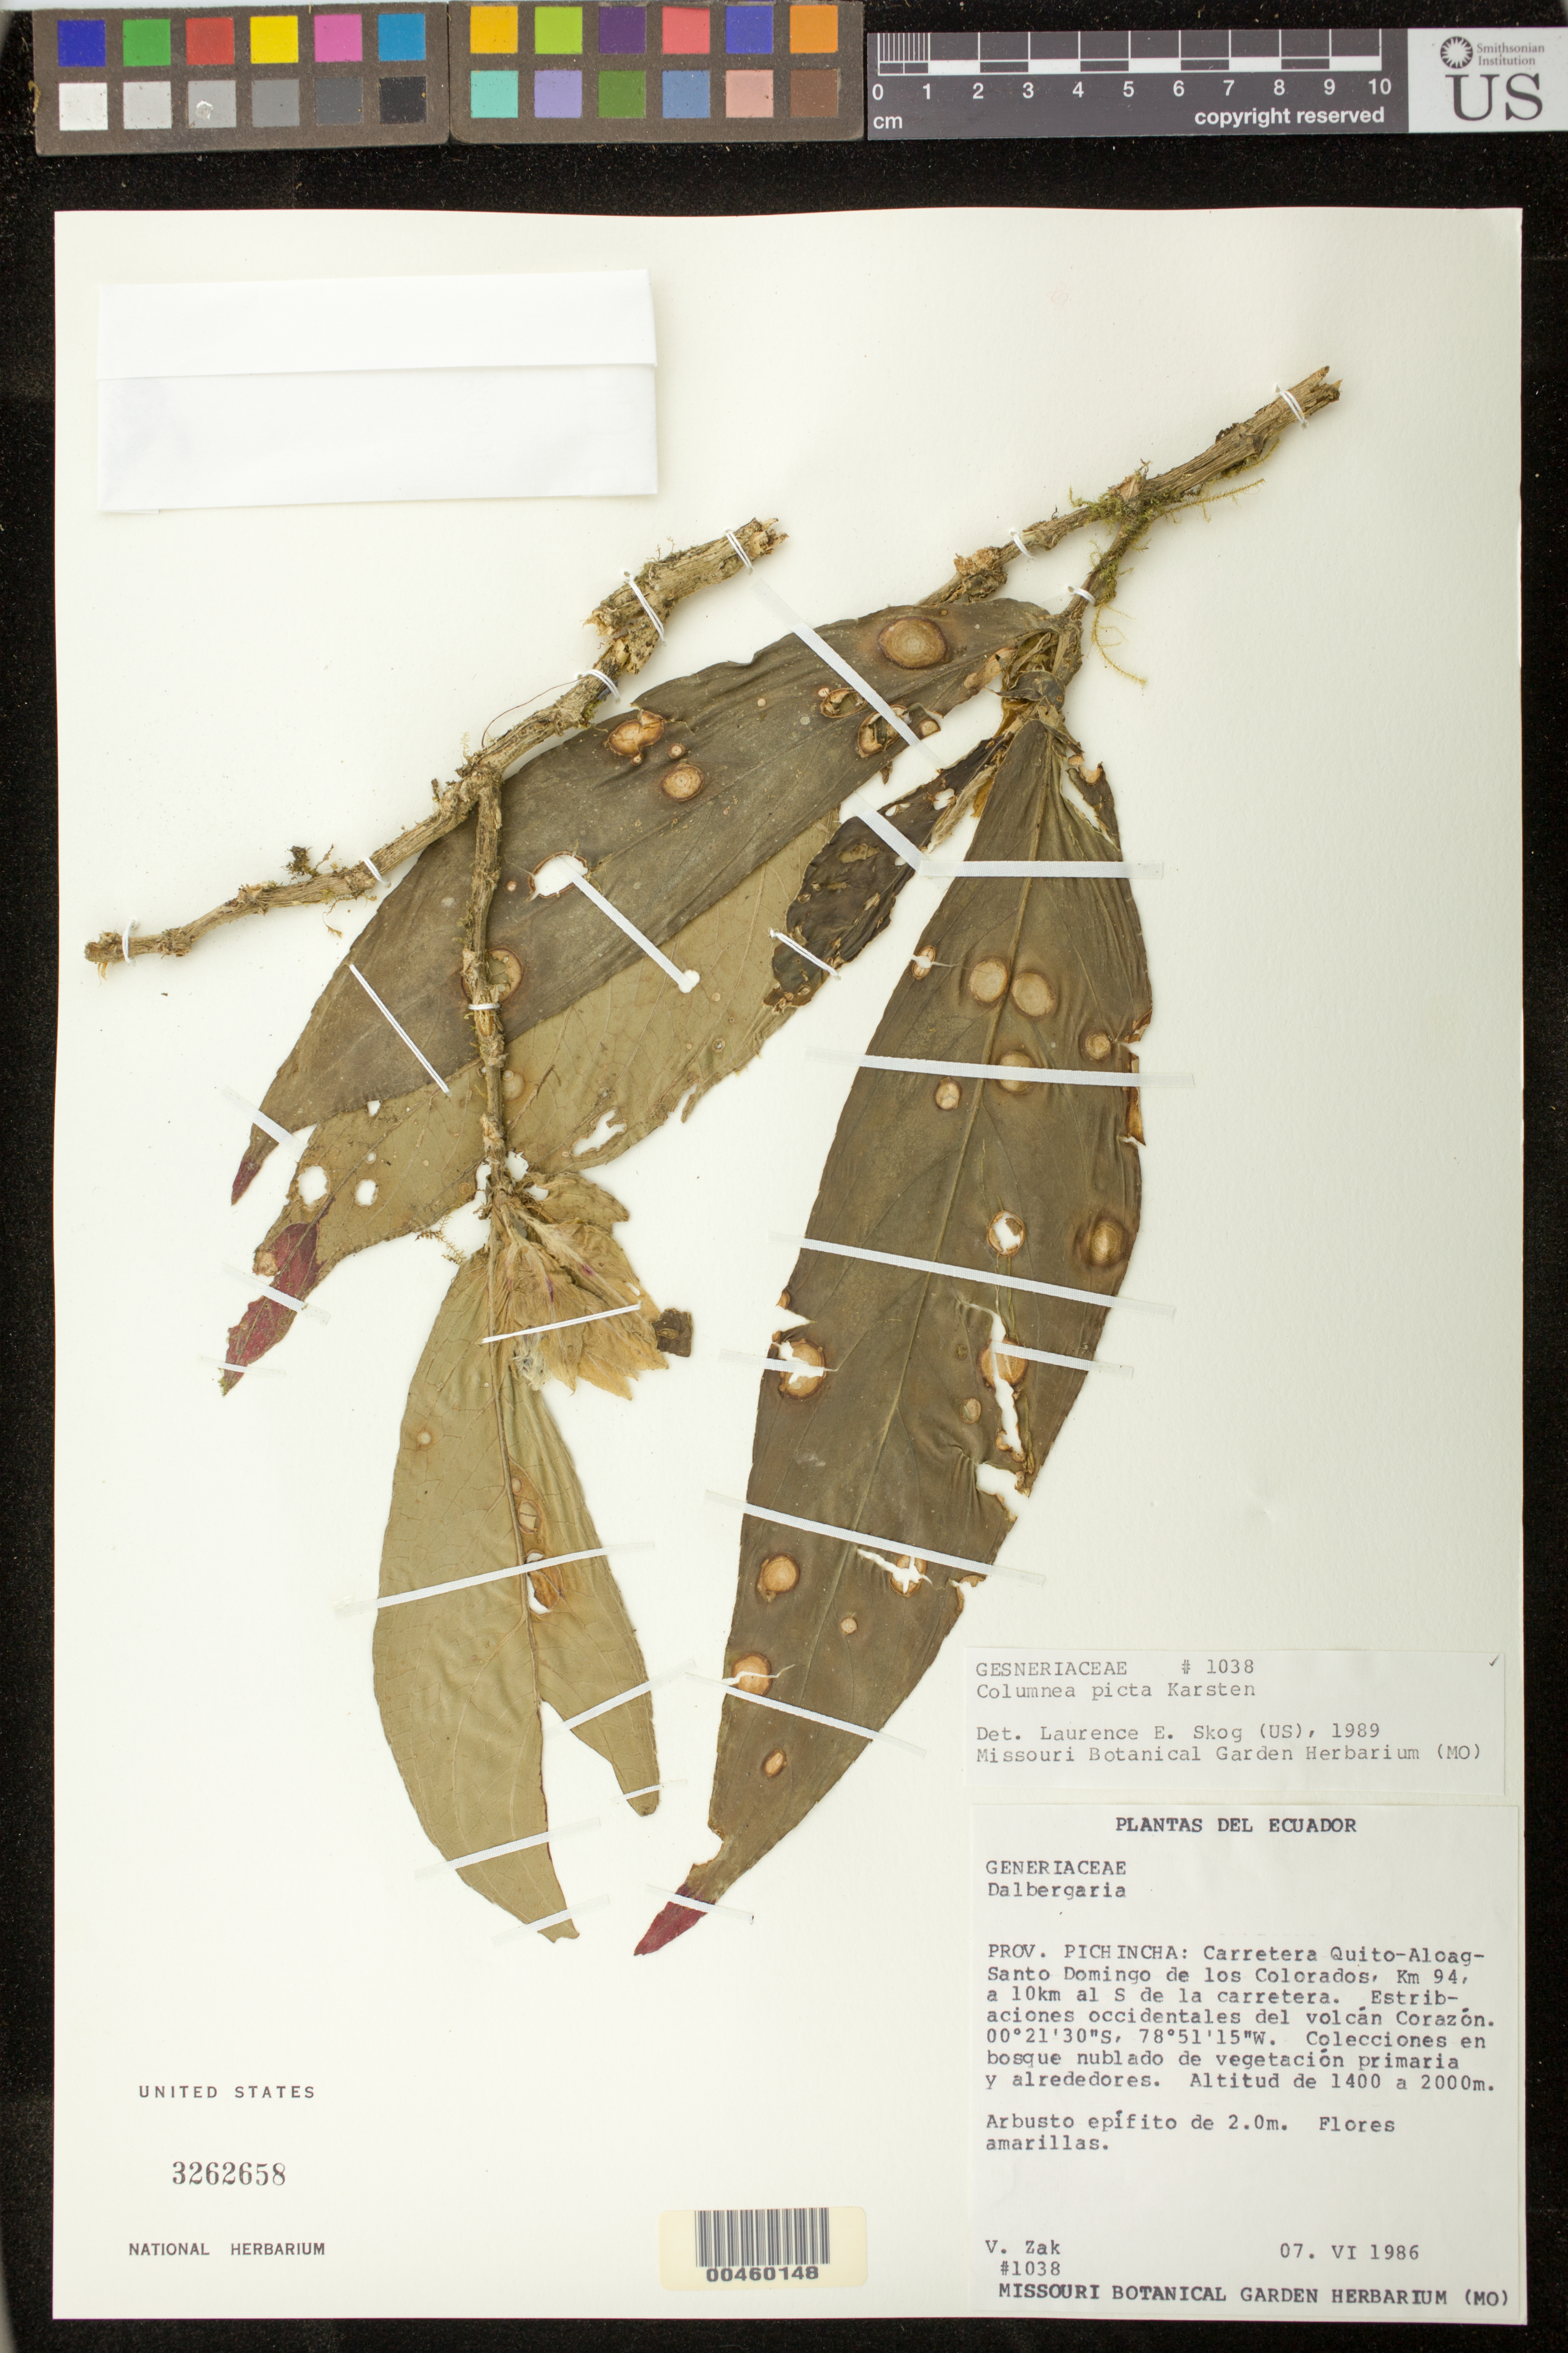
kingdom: Plantae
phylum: Tracheophyta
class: Magnoliopsida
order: Lamiales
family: Gesneriaceae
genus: Columnea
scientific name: Columnea karsteniana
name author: Singh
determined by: Skog, Laurence E.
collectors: V. Zak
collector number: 1038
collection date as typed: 07 Jun 1986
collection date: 1986-06-07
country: Ecuador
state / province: Pichincha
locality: Carretera Quito-Aloag-Santo Domingo de los Colorados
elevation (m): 1400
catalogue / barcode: US 3262658